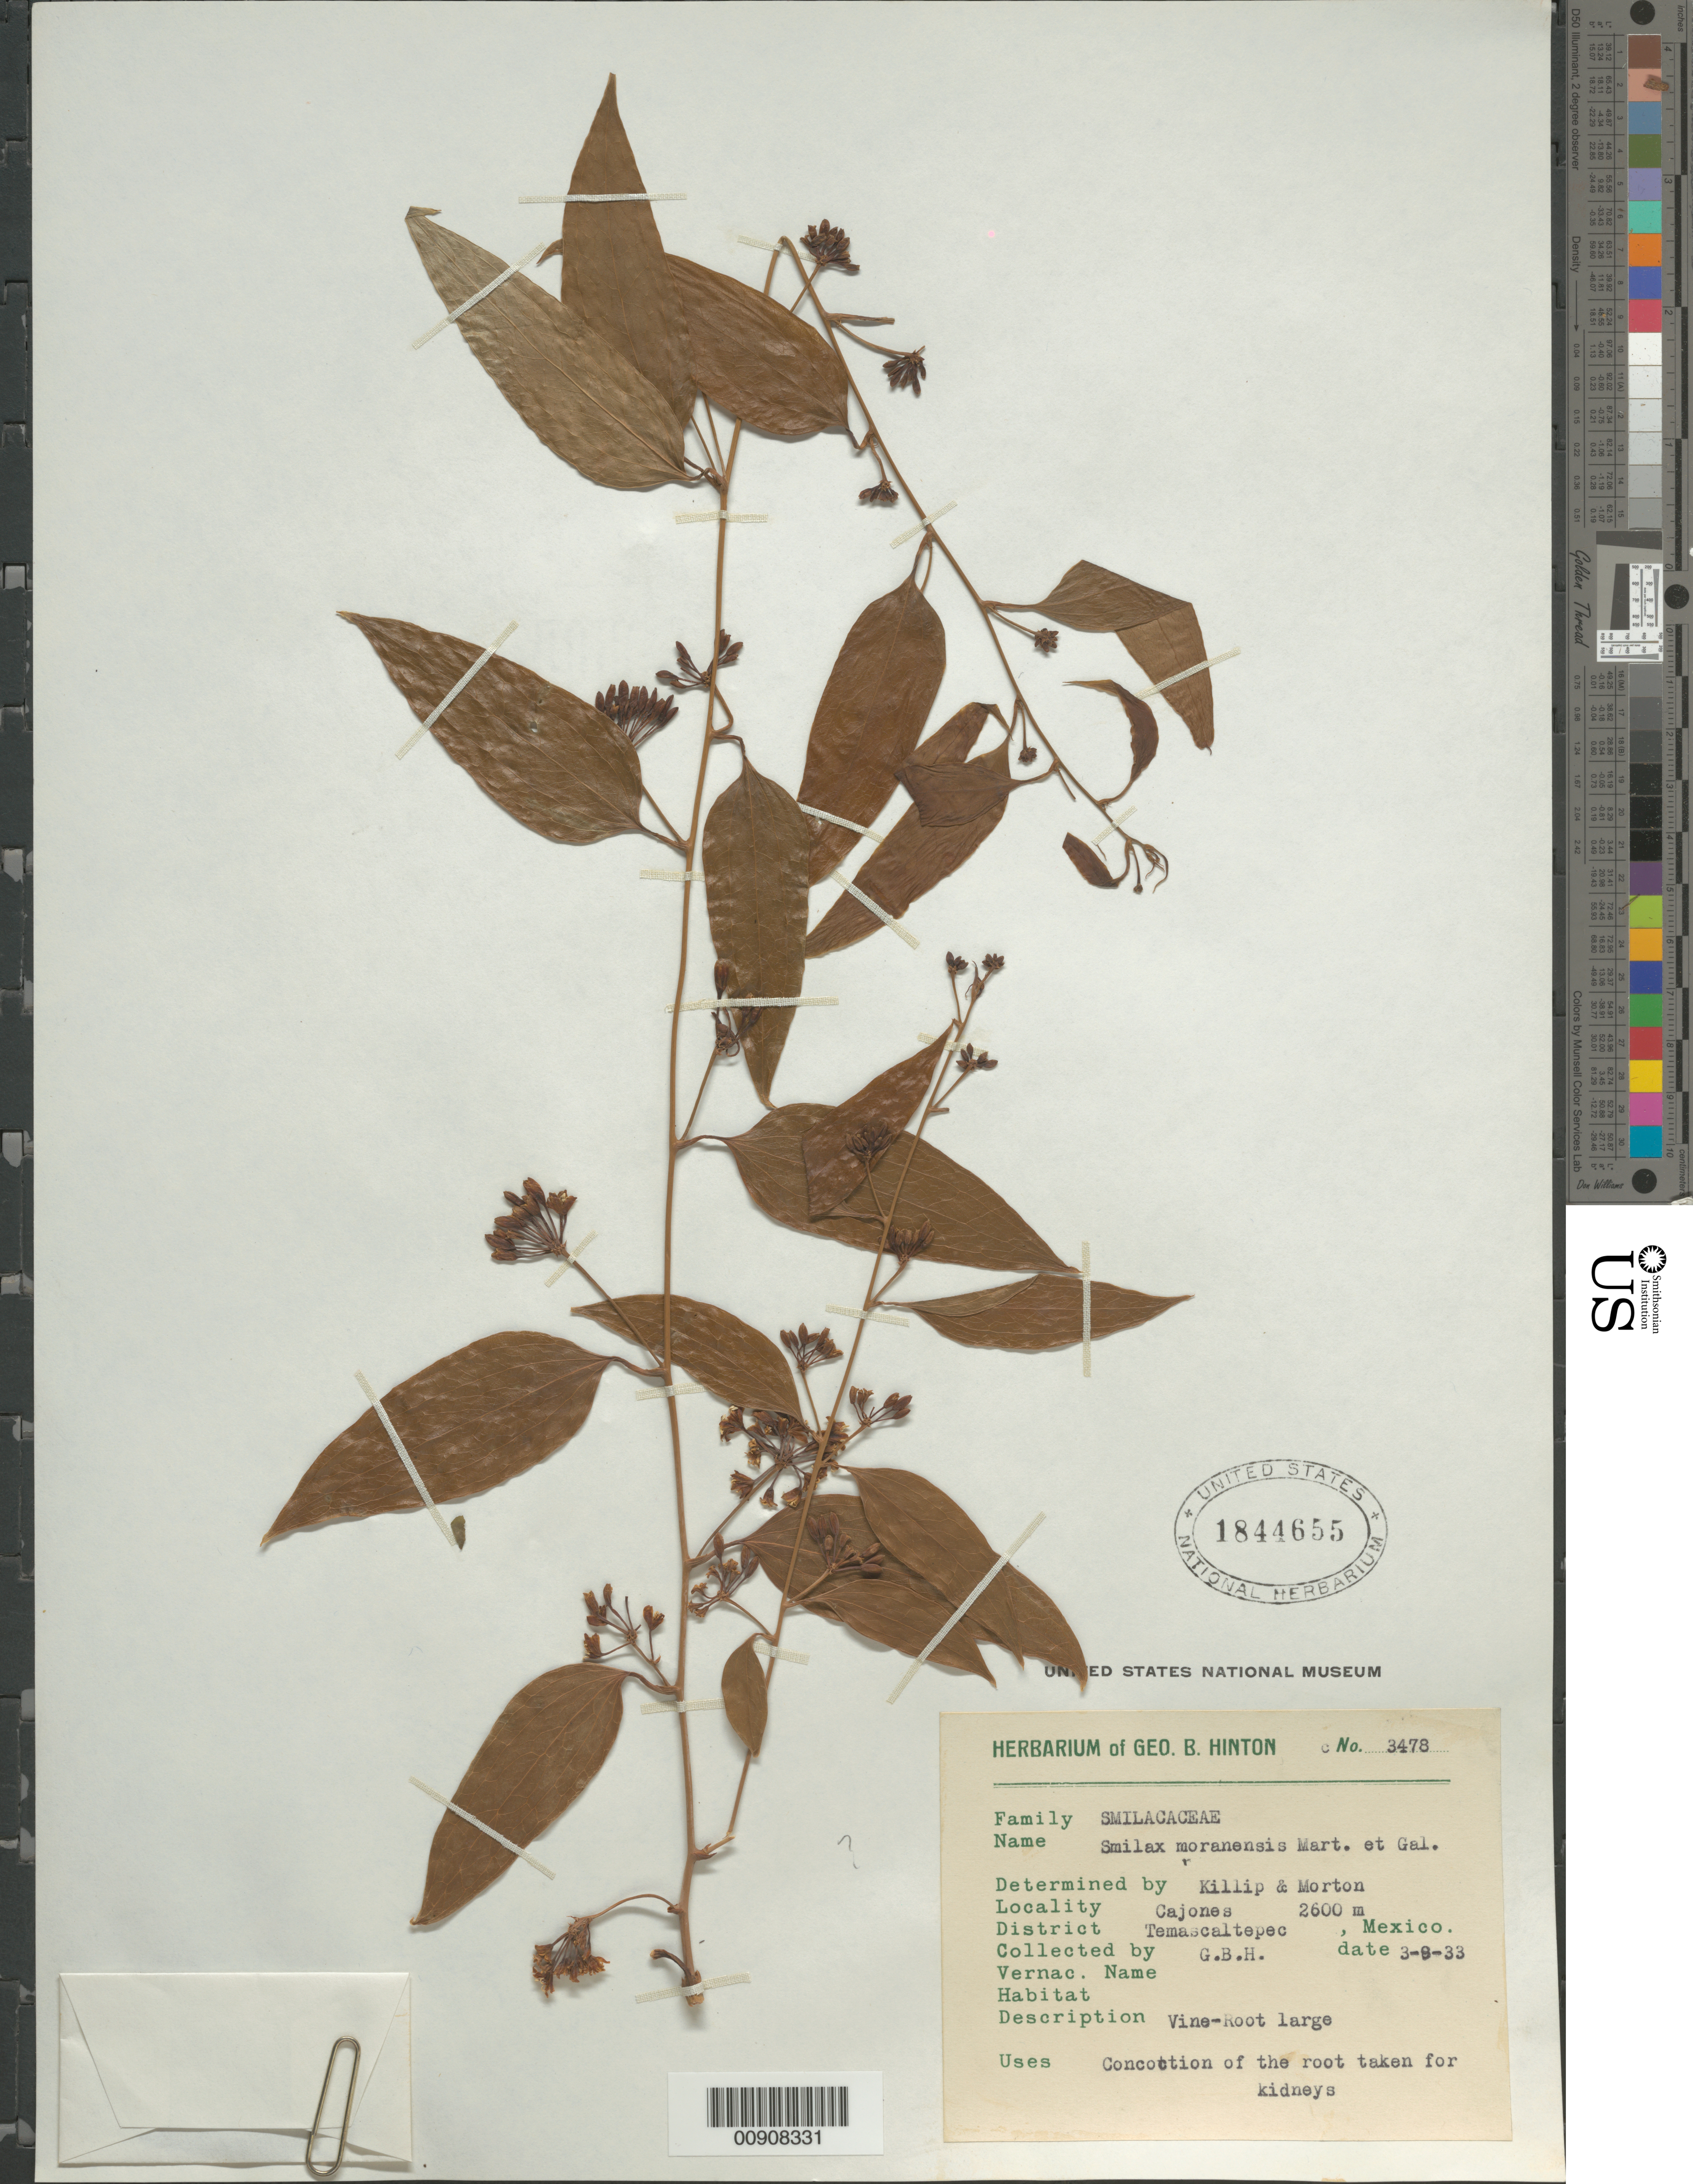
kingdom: Plantae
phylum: Tracheophyta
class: Liliopsida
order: Liliales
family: Smilacaceae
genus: Smilax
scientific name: Smilax moranensis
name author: M. Martens & Galeotti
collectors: G. B. Hinton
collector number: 3478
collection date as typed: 08 Mar 1933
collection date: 1933-03-08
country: Mexico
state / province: México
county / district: Temascaltepec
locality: Cajones, District Temascaltepec, State of México.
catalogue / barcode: US 1844655